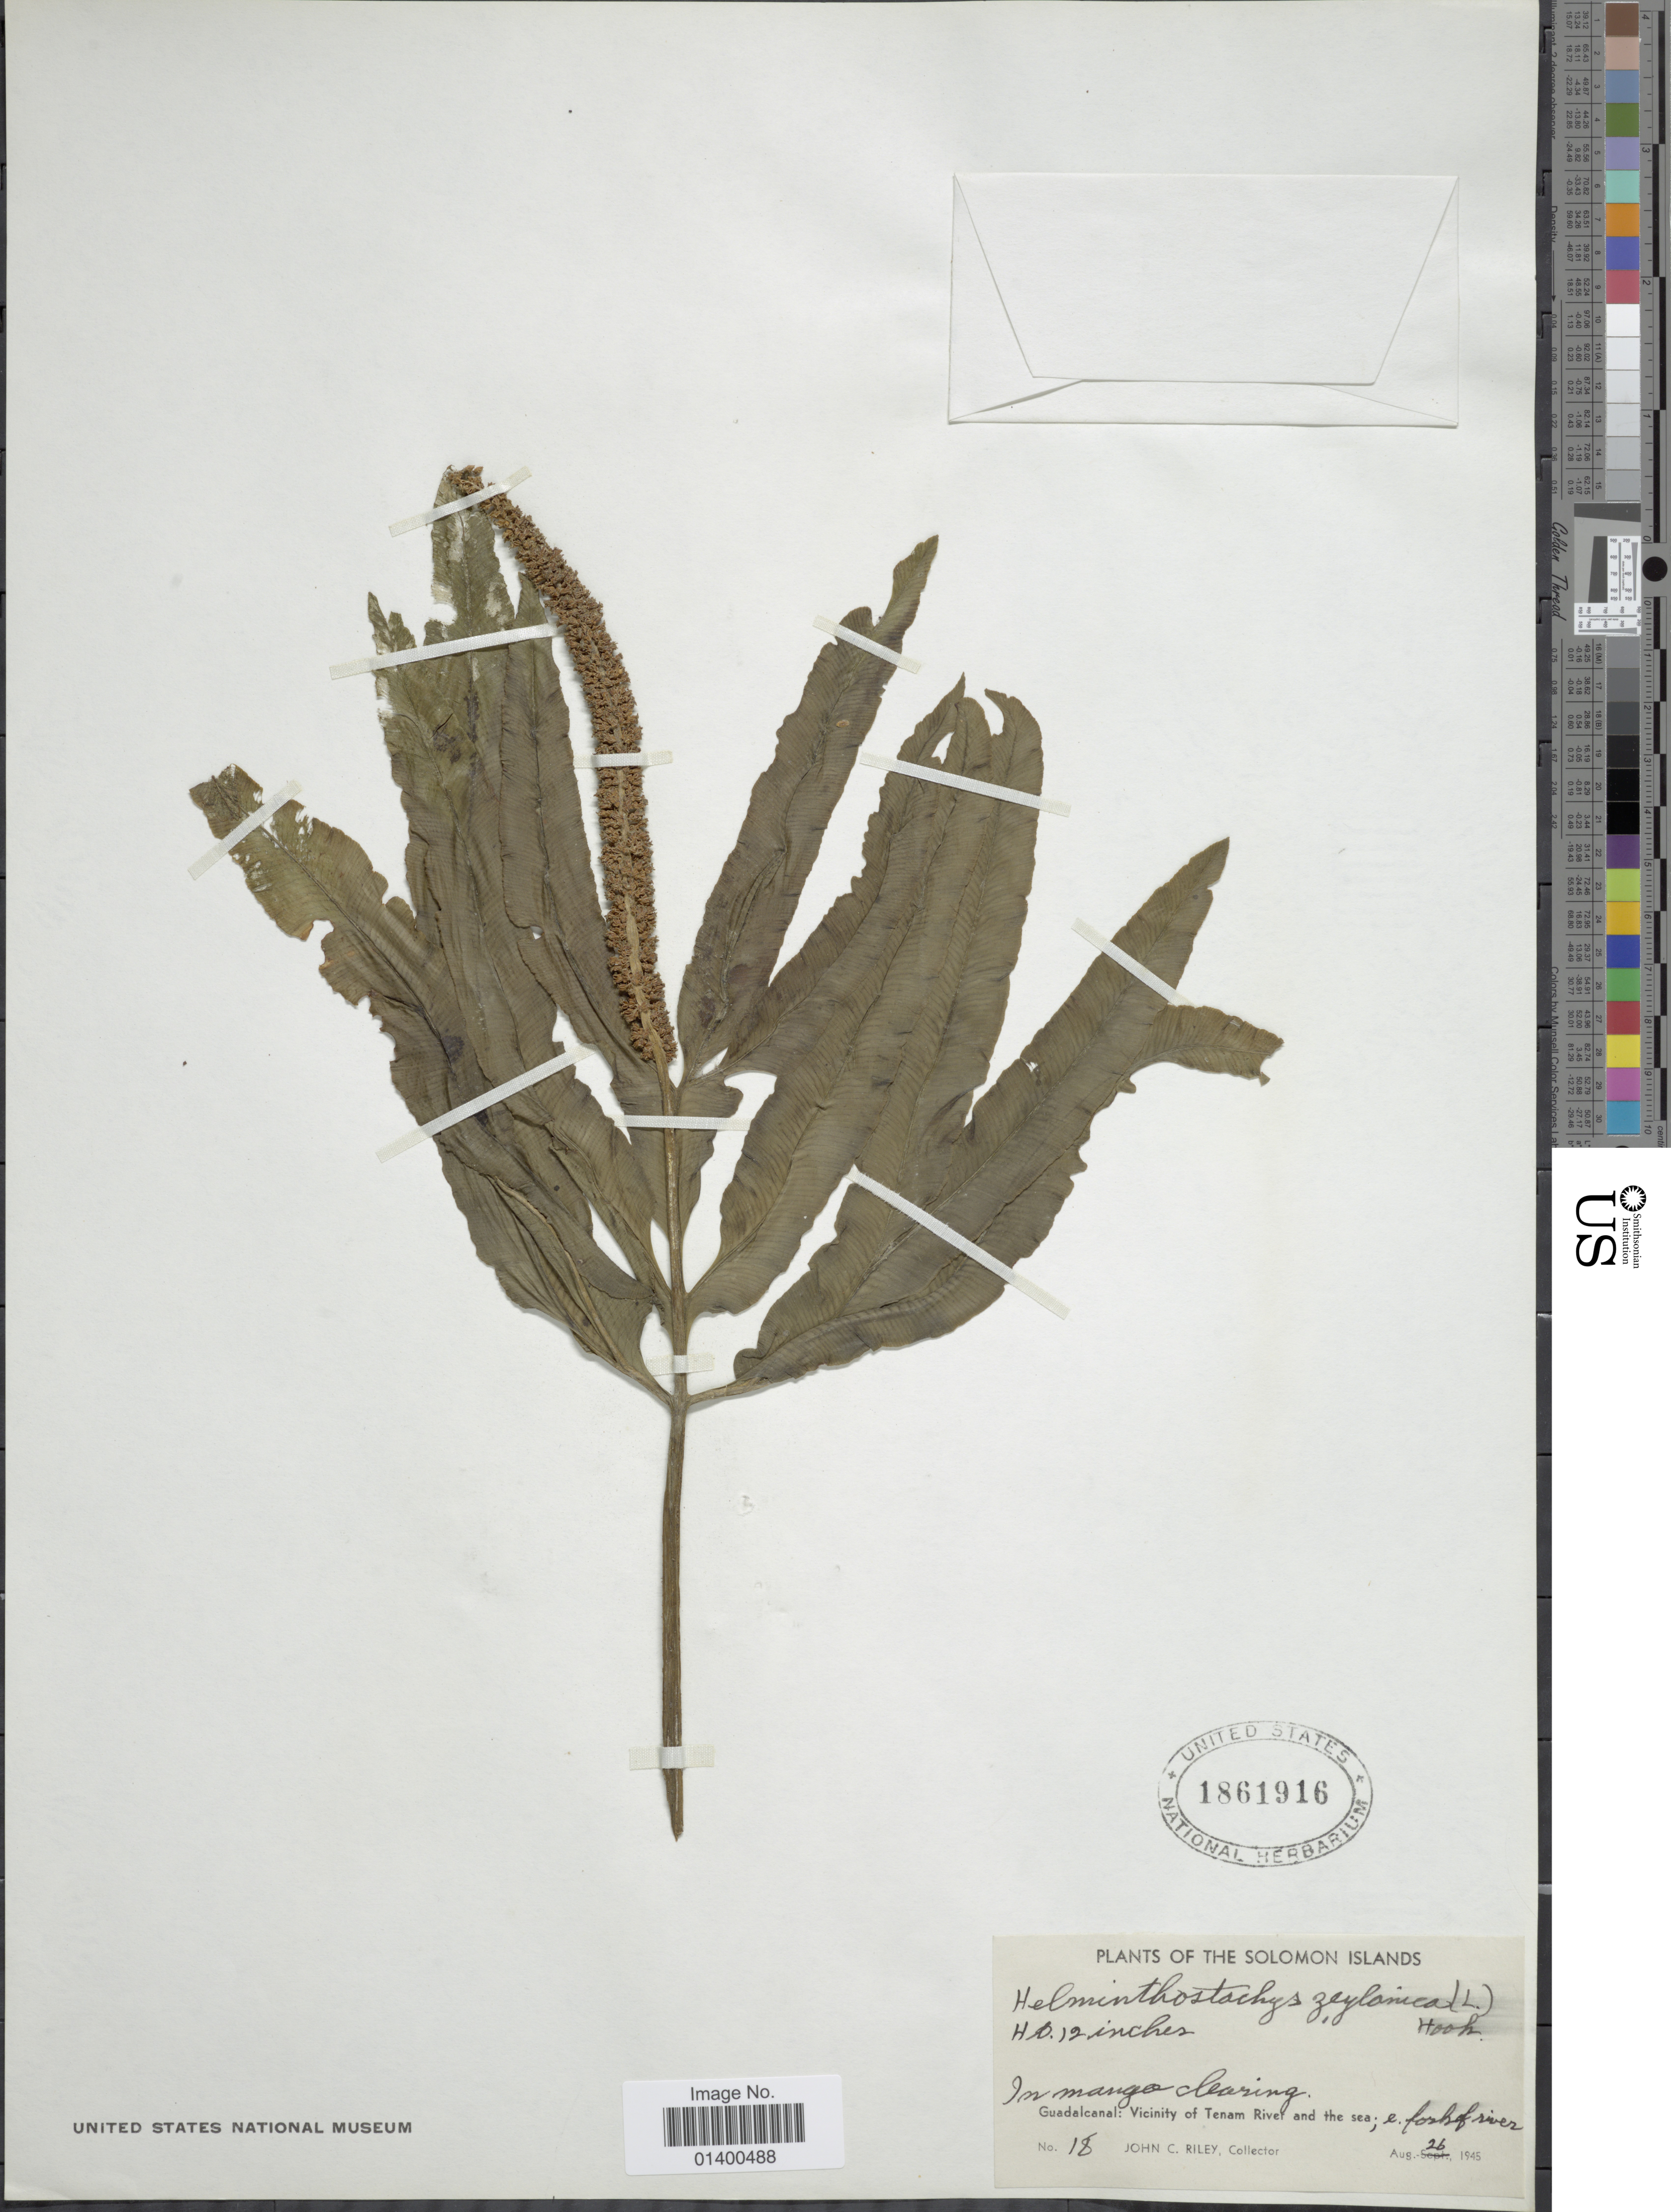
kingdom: Plantae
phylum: Tracheophyta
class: Polypodiopsida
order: Ophioglossales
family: Ophioglossaceae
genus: Helminthostachys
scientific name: Helminthostachys zeylanica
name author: (L.) Hook.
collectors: J. C. Riley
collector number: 18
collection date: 1945-08-26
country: Solomon Islands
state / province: Solomon Islands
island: Guadalcanal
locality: In mango clearing, Guadalcanal: vicinity of Tenam River and the sea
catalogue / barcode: US 1861916